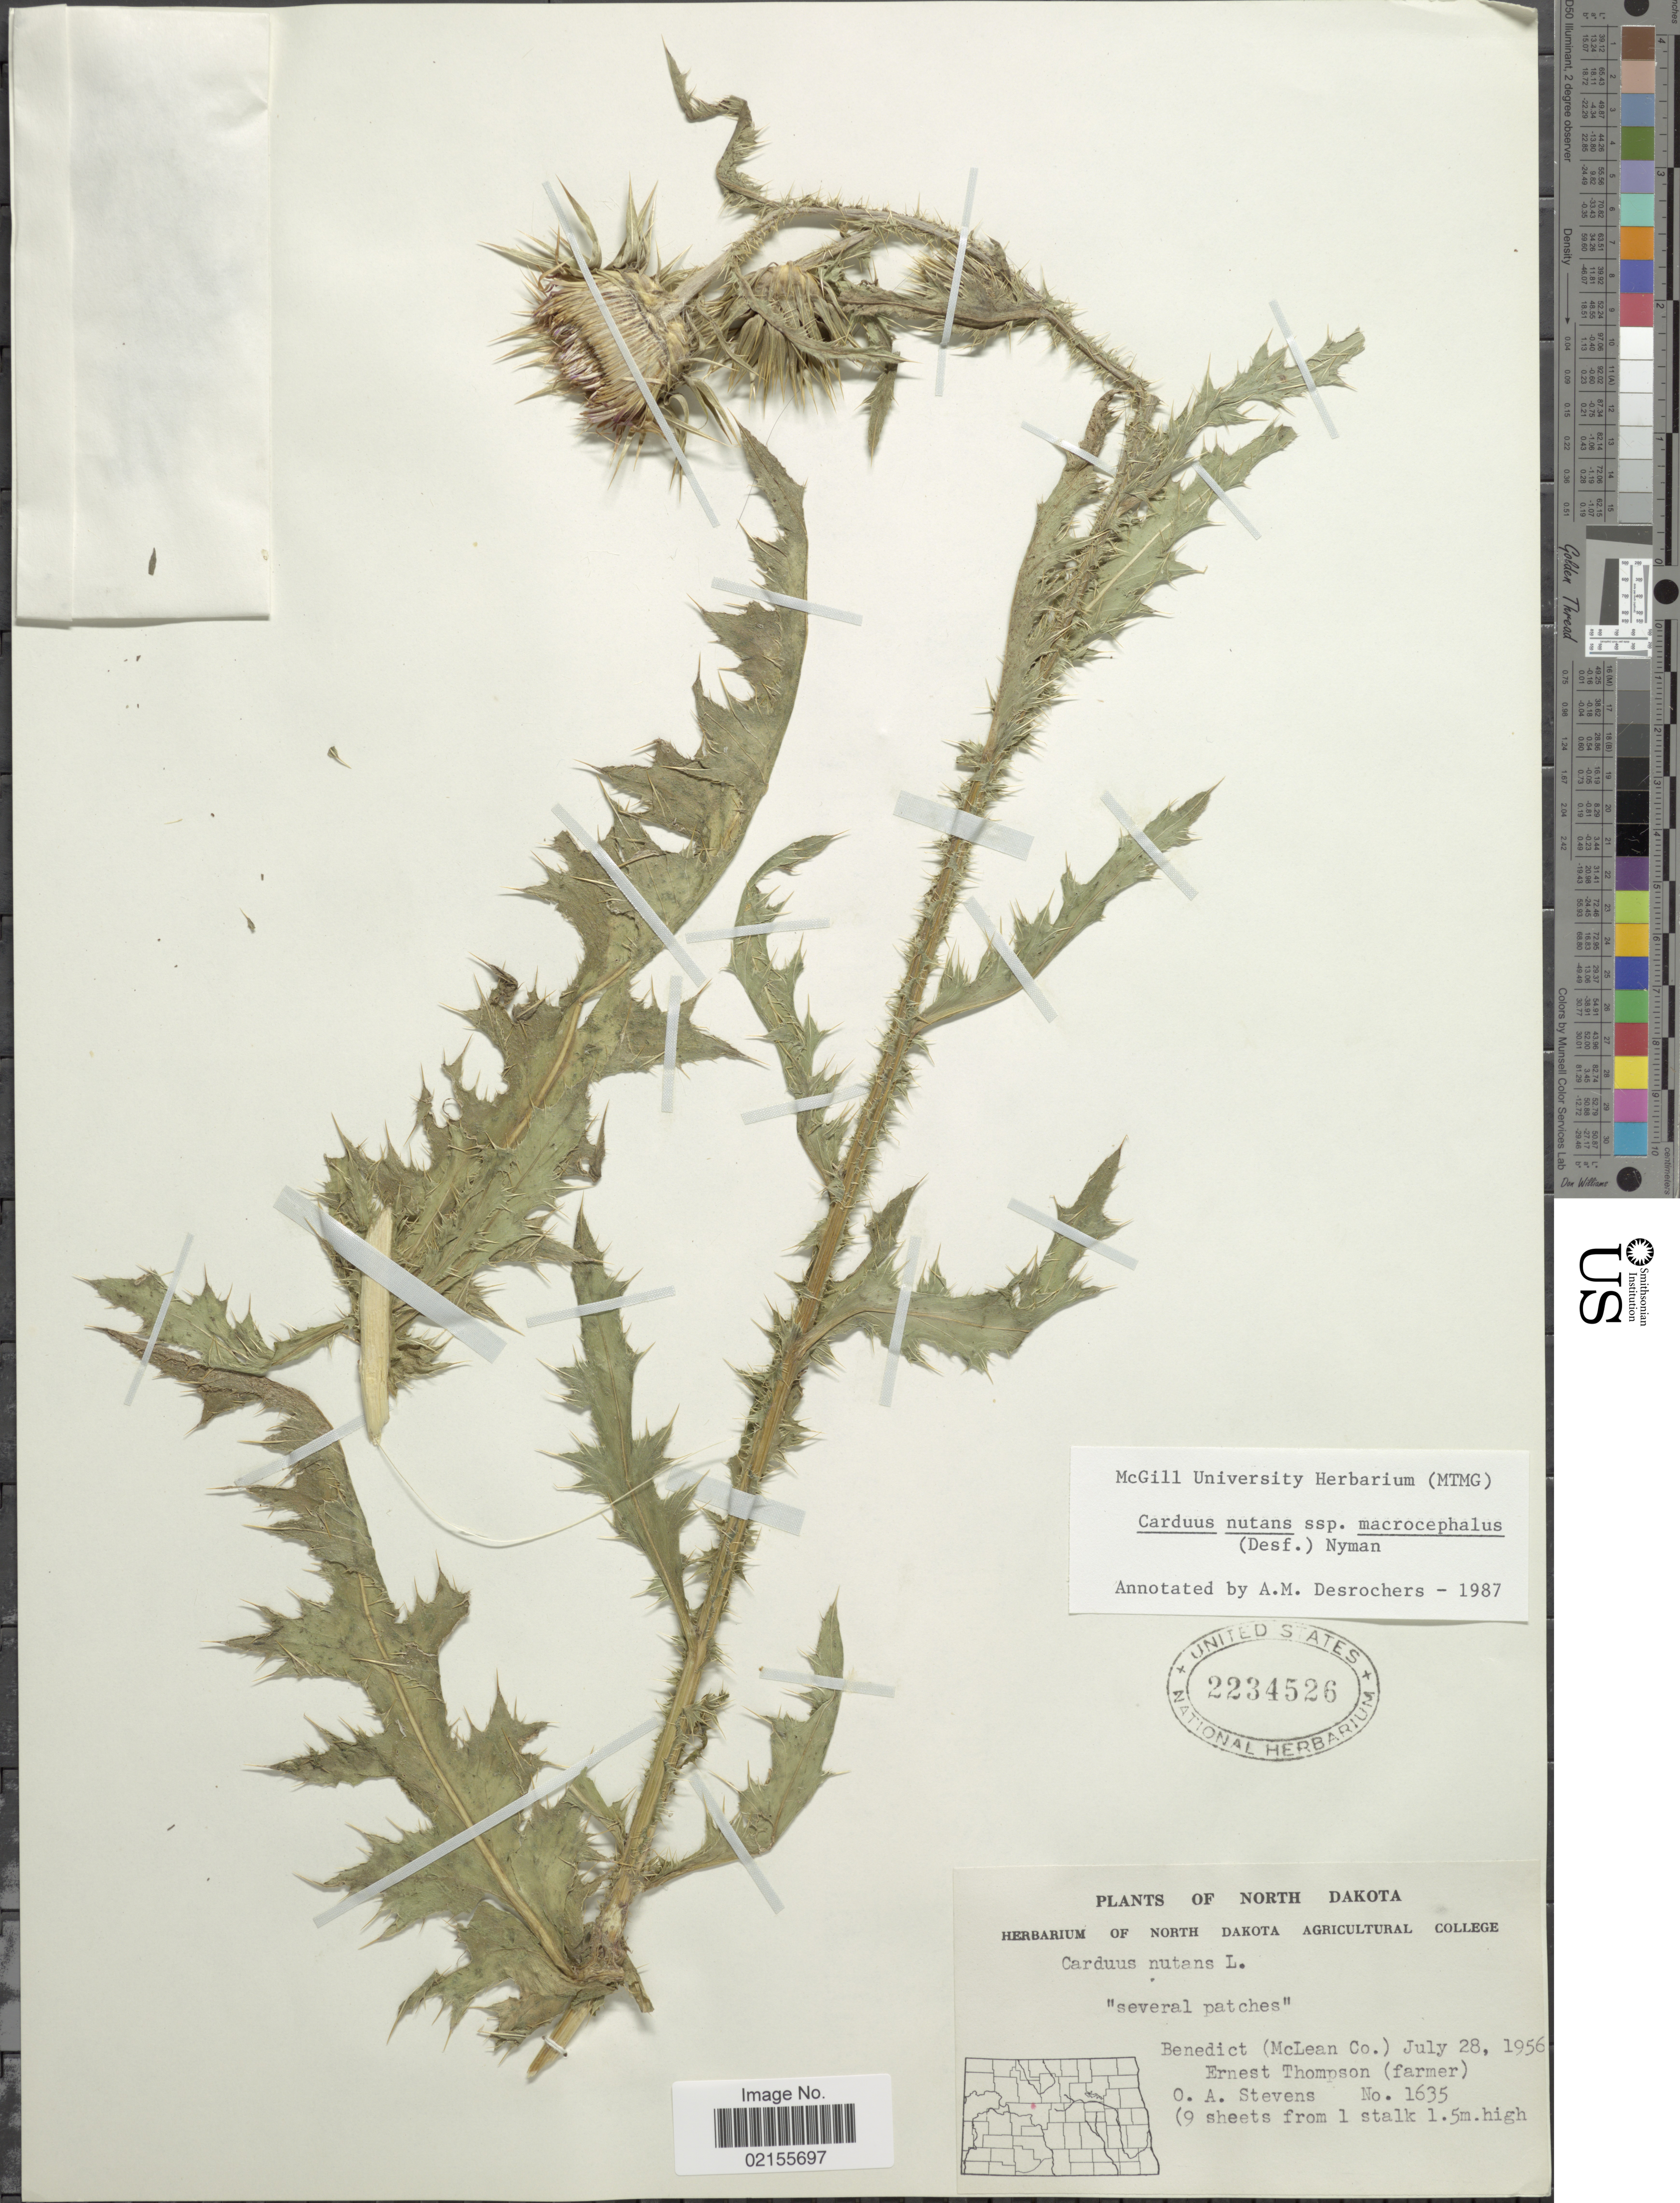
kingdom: Plantae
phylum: Tracheophyta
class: Magnoliopsida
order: Asterales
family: Asteraceae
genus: Carduus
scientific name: Carduus nutans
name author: L.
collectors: O. A. Stevens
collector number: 1635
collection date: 1956-07-28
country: United States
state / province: North Dakota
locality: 'several patches' Benedict (McLean Co)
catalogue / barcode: US 2234526